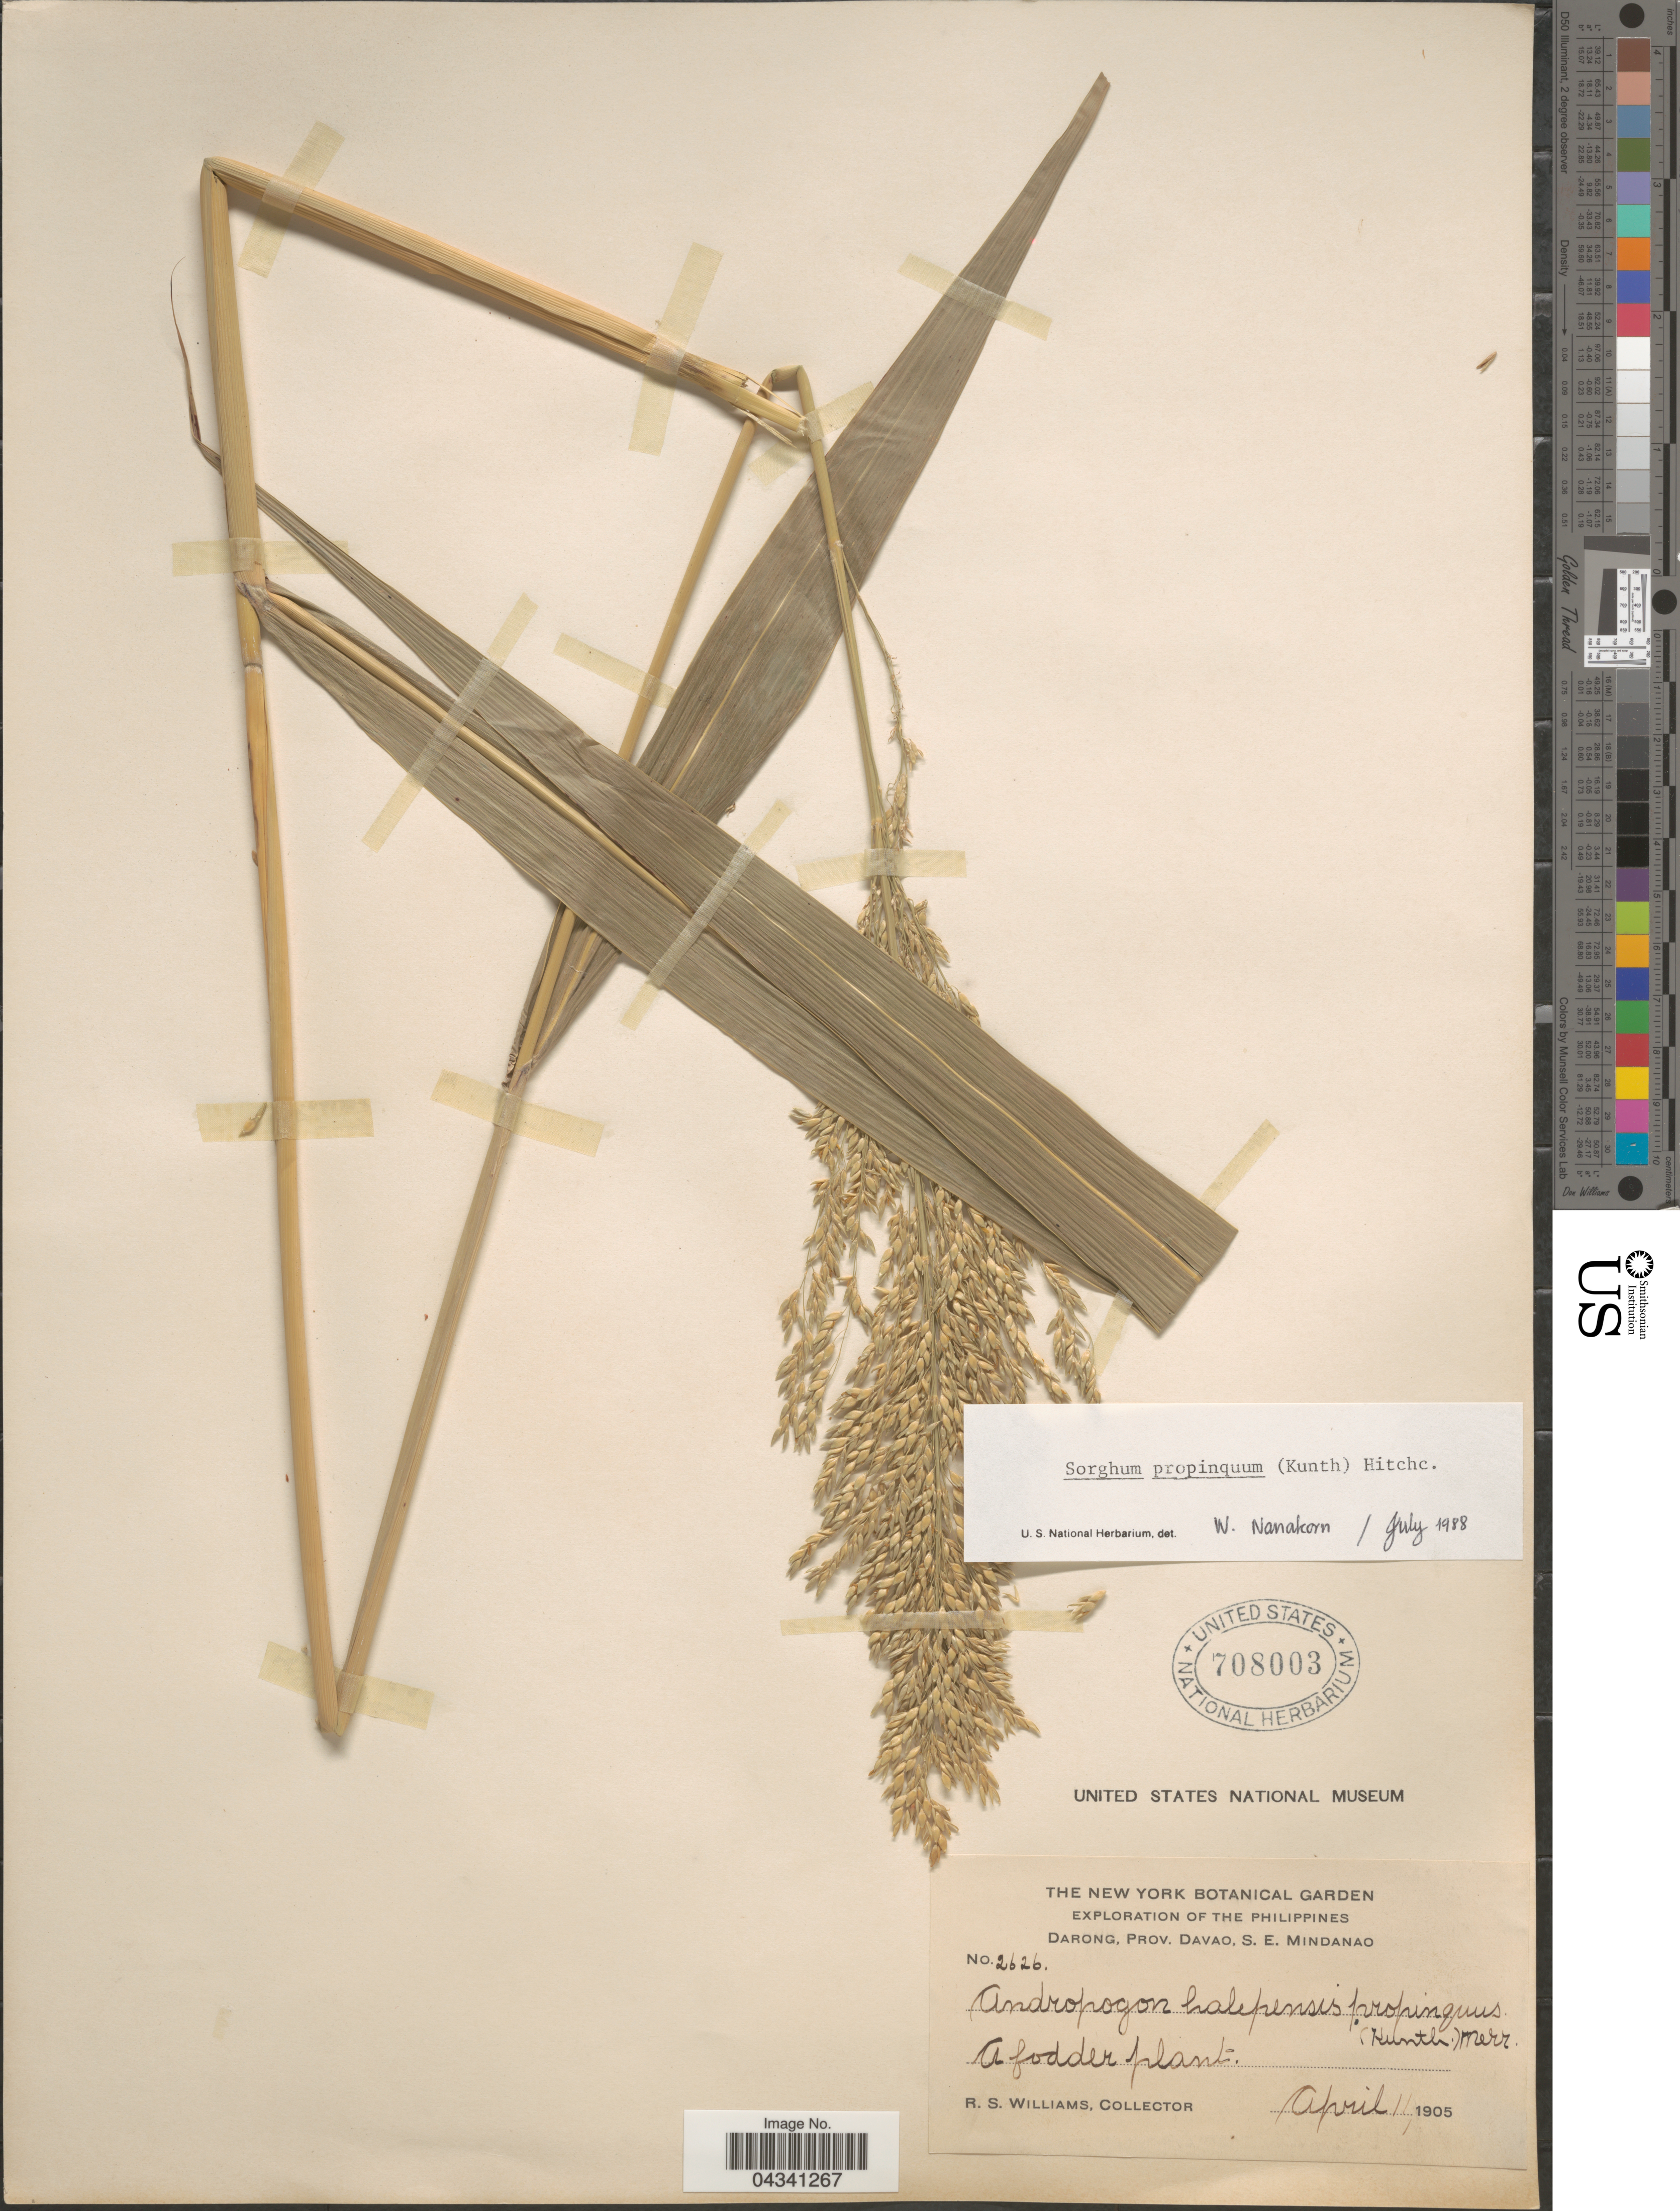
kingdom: Plantae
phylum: Tracheophyta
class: Liliopsida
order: Poales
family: Poaceae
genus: Sorghum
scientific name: Sorghum propinquum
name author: (Kunth) Hitchc.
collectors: R. S. Williams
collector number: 2626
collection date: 1905-04-01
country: Philippines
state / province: Davao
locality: Exploration of the Philippines. Darong, S.E. Mindanao.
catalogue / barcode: US 708003